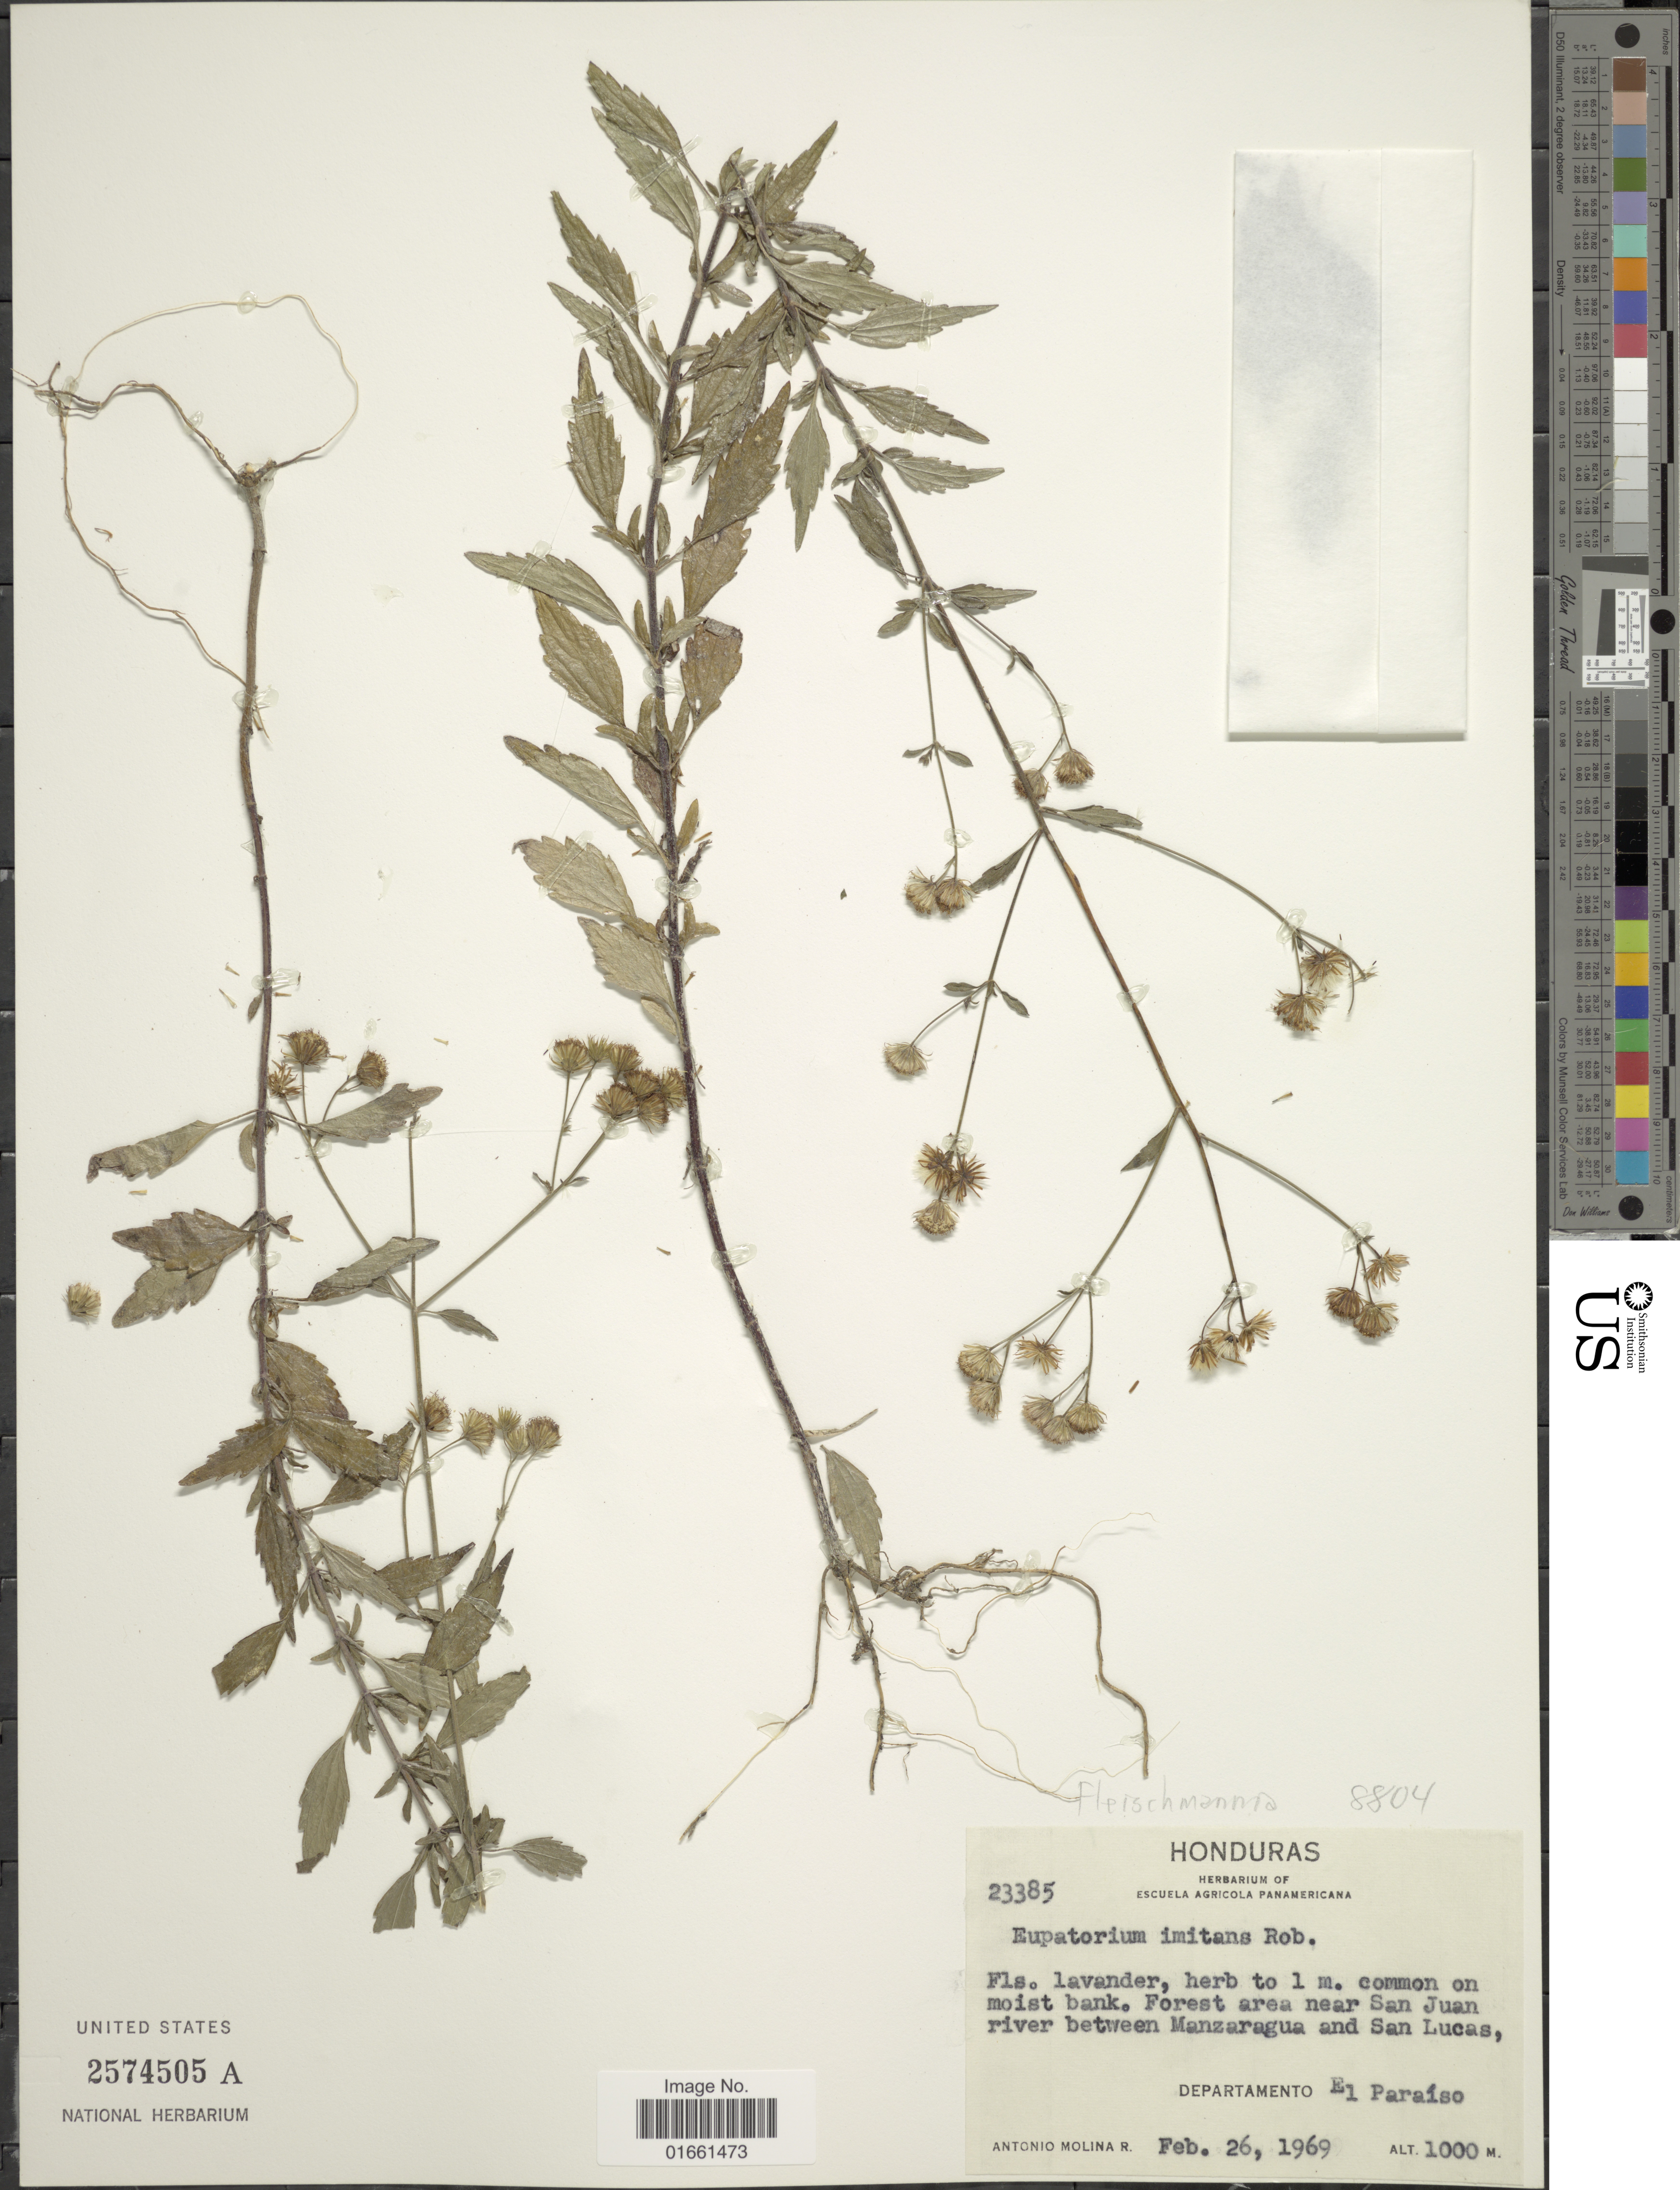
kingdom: Plantae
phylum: Tracheophyta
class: Magnoliopsida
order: Asterales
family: Asteraceae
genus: Fleischmannia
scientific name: Fleischmannia imitans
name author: (B.L. Rob.) R.M. King & H. Rob.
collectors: A. Molina R.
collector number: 23385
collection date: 1969-02-26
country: Honduras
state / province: El Paraíso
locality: Forest area near San Juan river between Manzaragua and San Lucas, Departamento El Paraiso.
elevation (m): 1000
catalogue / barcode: US 2574505A